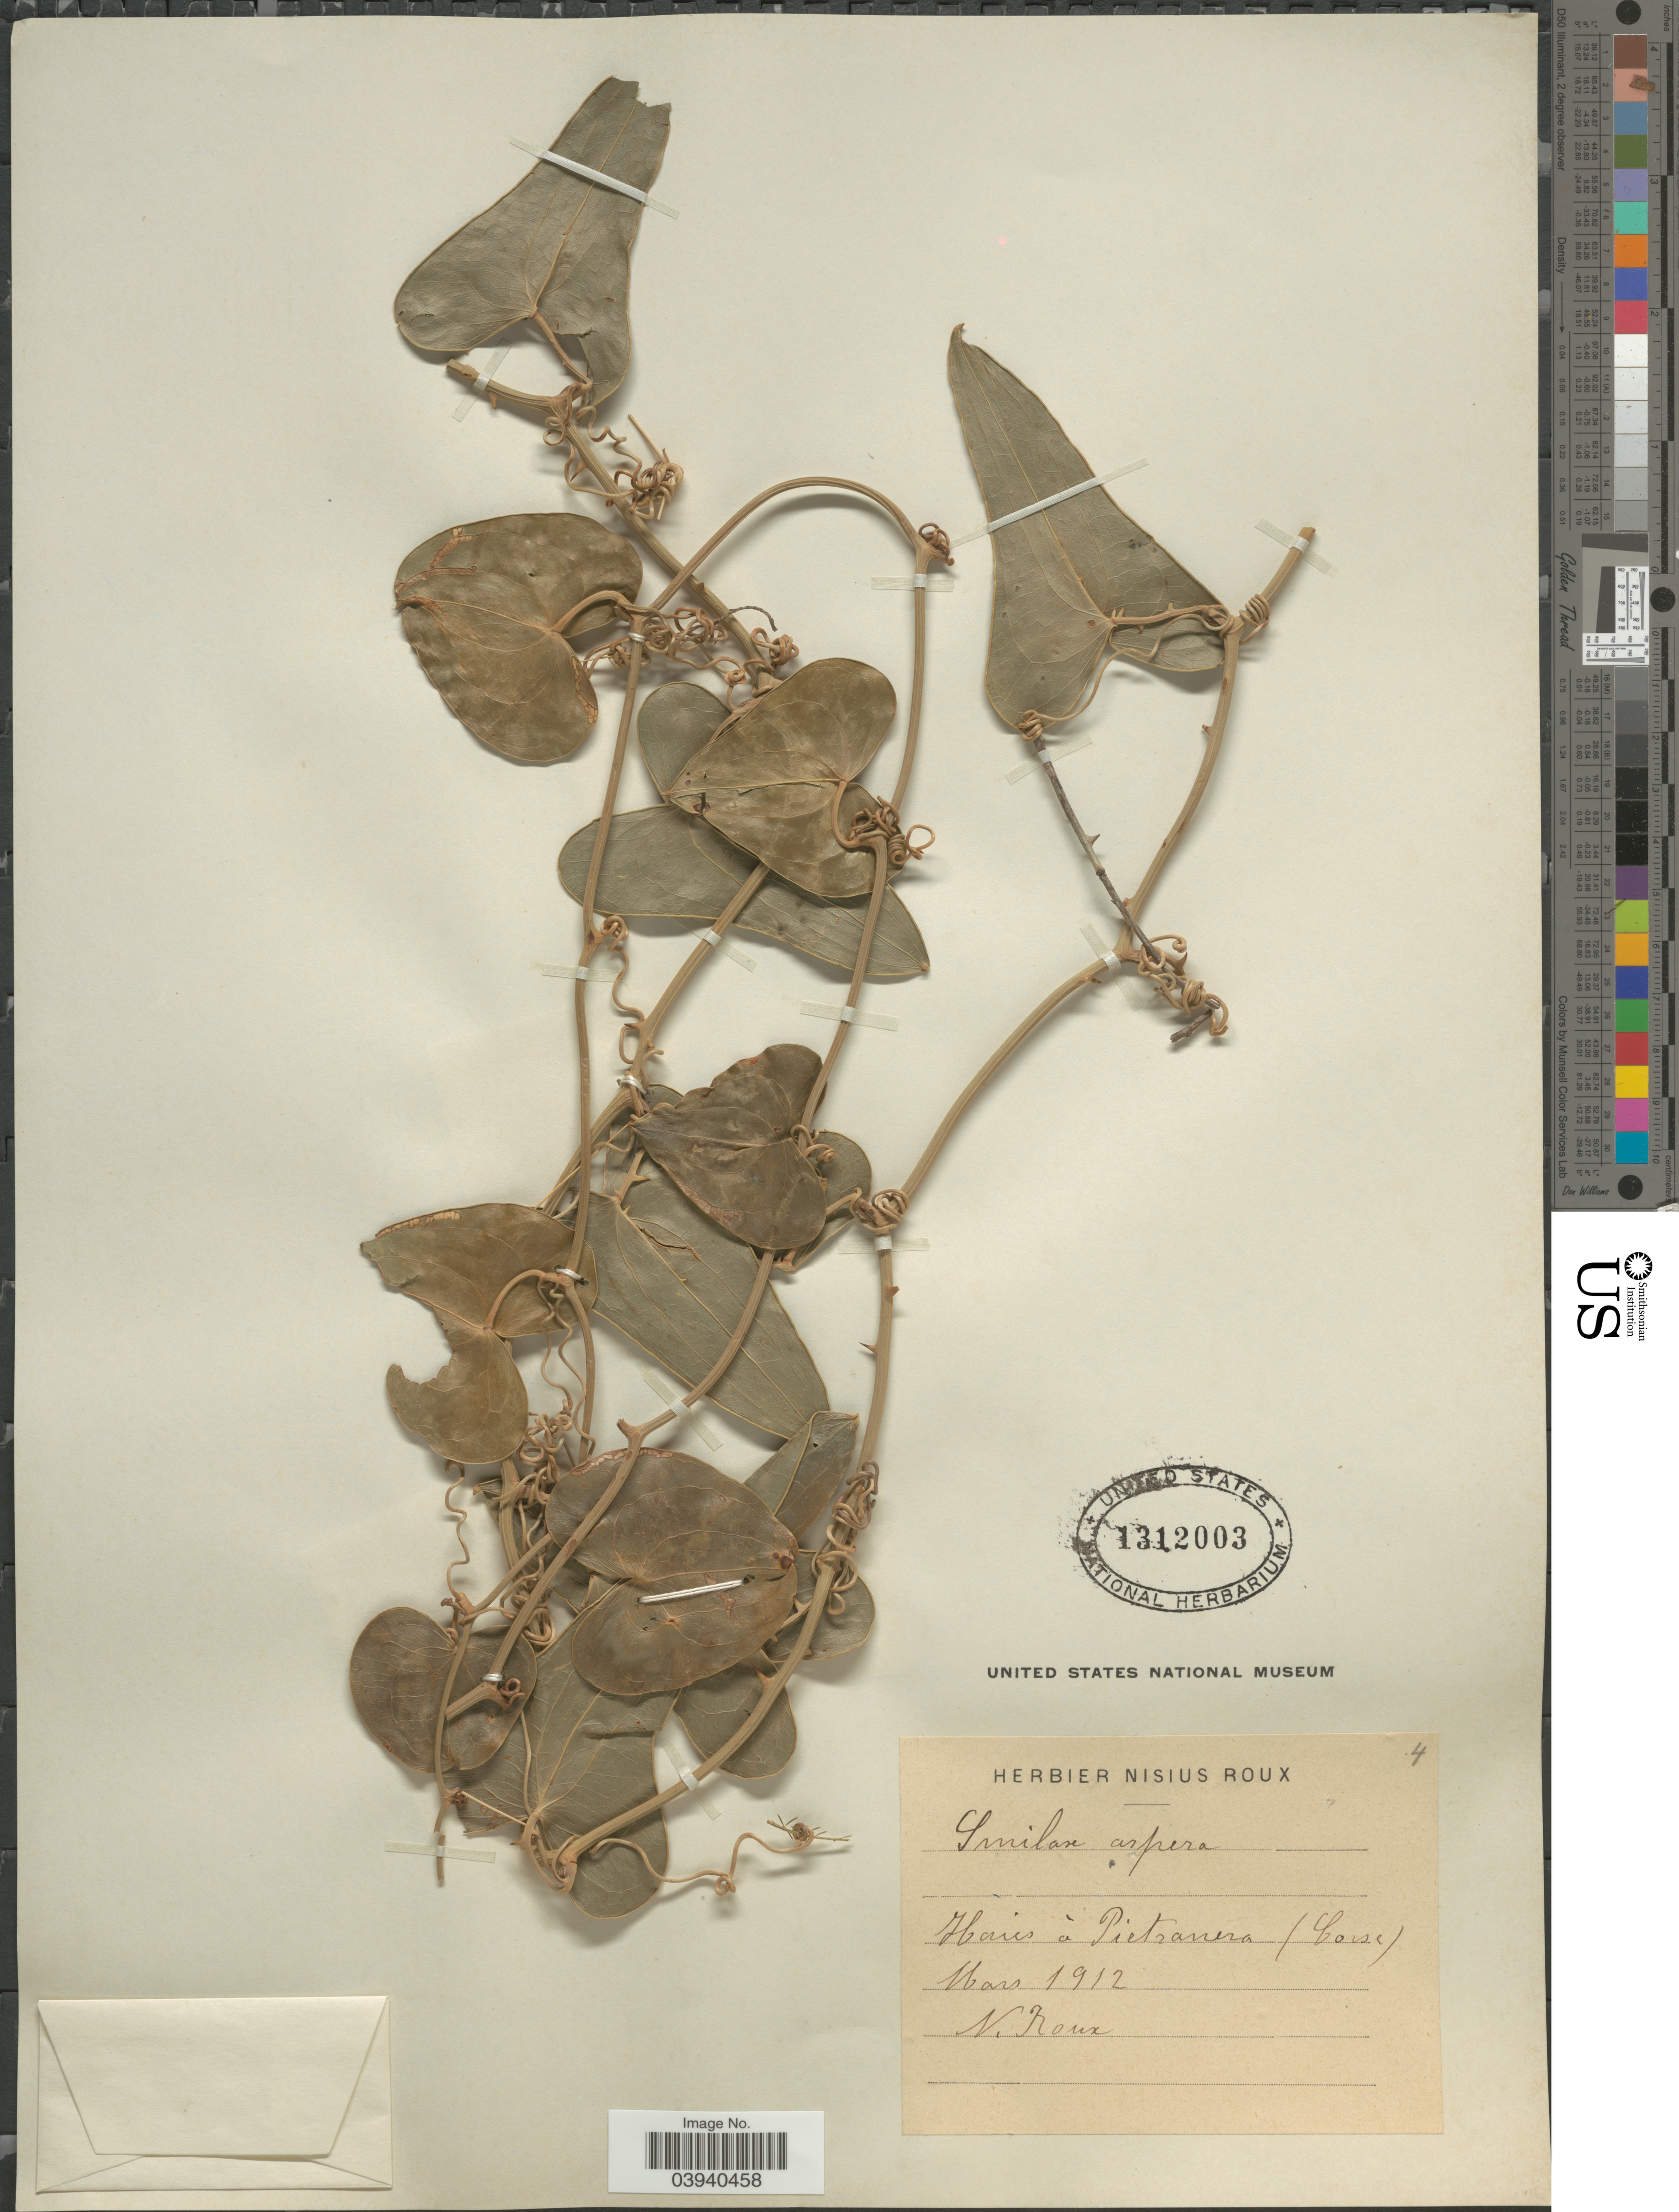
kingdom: Plantae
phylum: Tracheophyta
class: Liliopsida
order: Liliales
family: Smilacaceae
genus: Smilax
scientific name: Smilax aspera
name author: L.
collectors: N. Roux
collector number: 4?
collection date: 1912-03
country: France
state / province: Corsica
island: Corse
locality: Haies à Pietranera (Corse).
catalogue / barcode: US 1312003